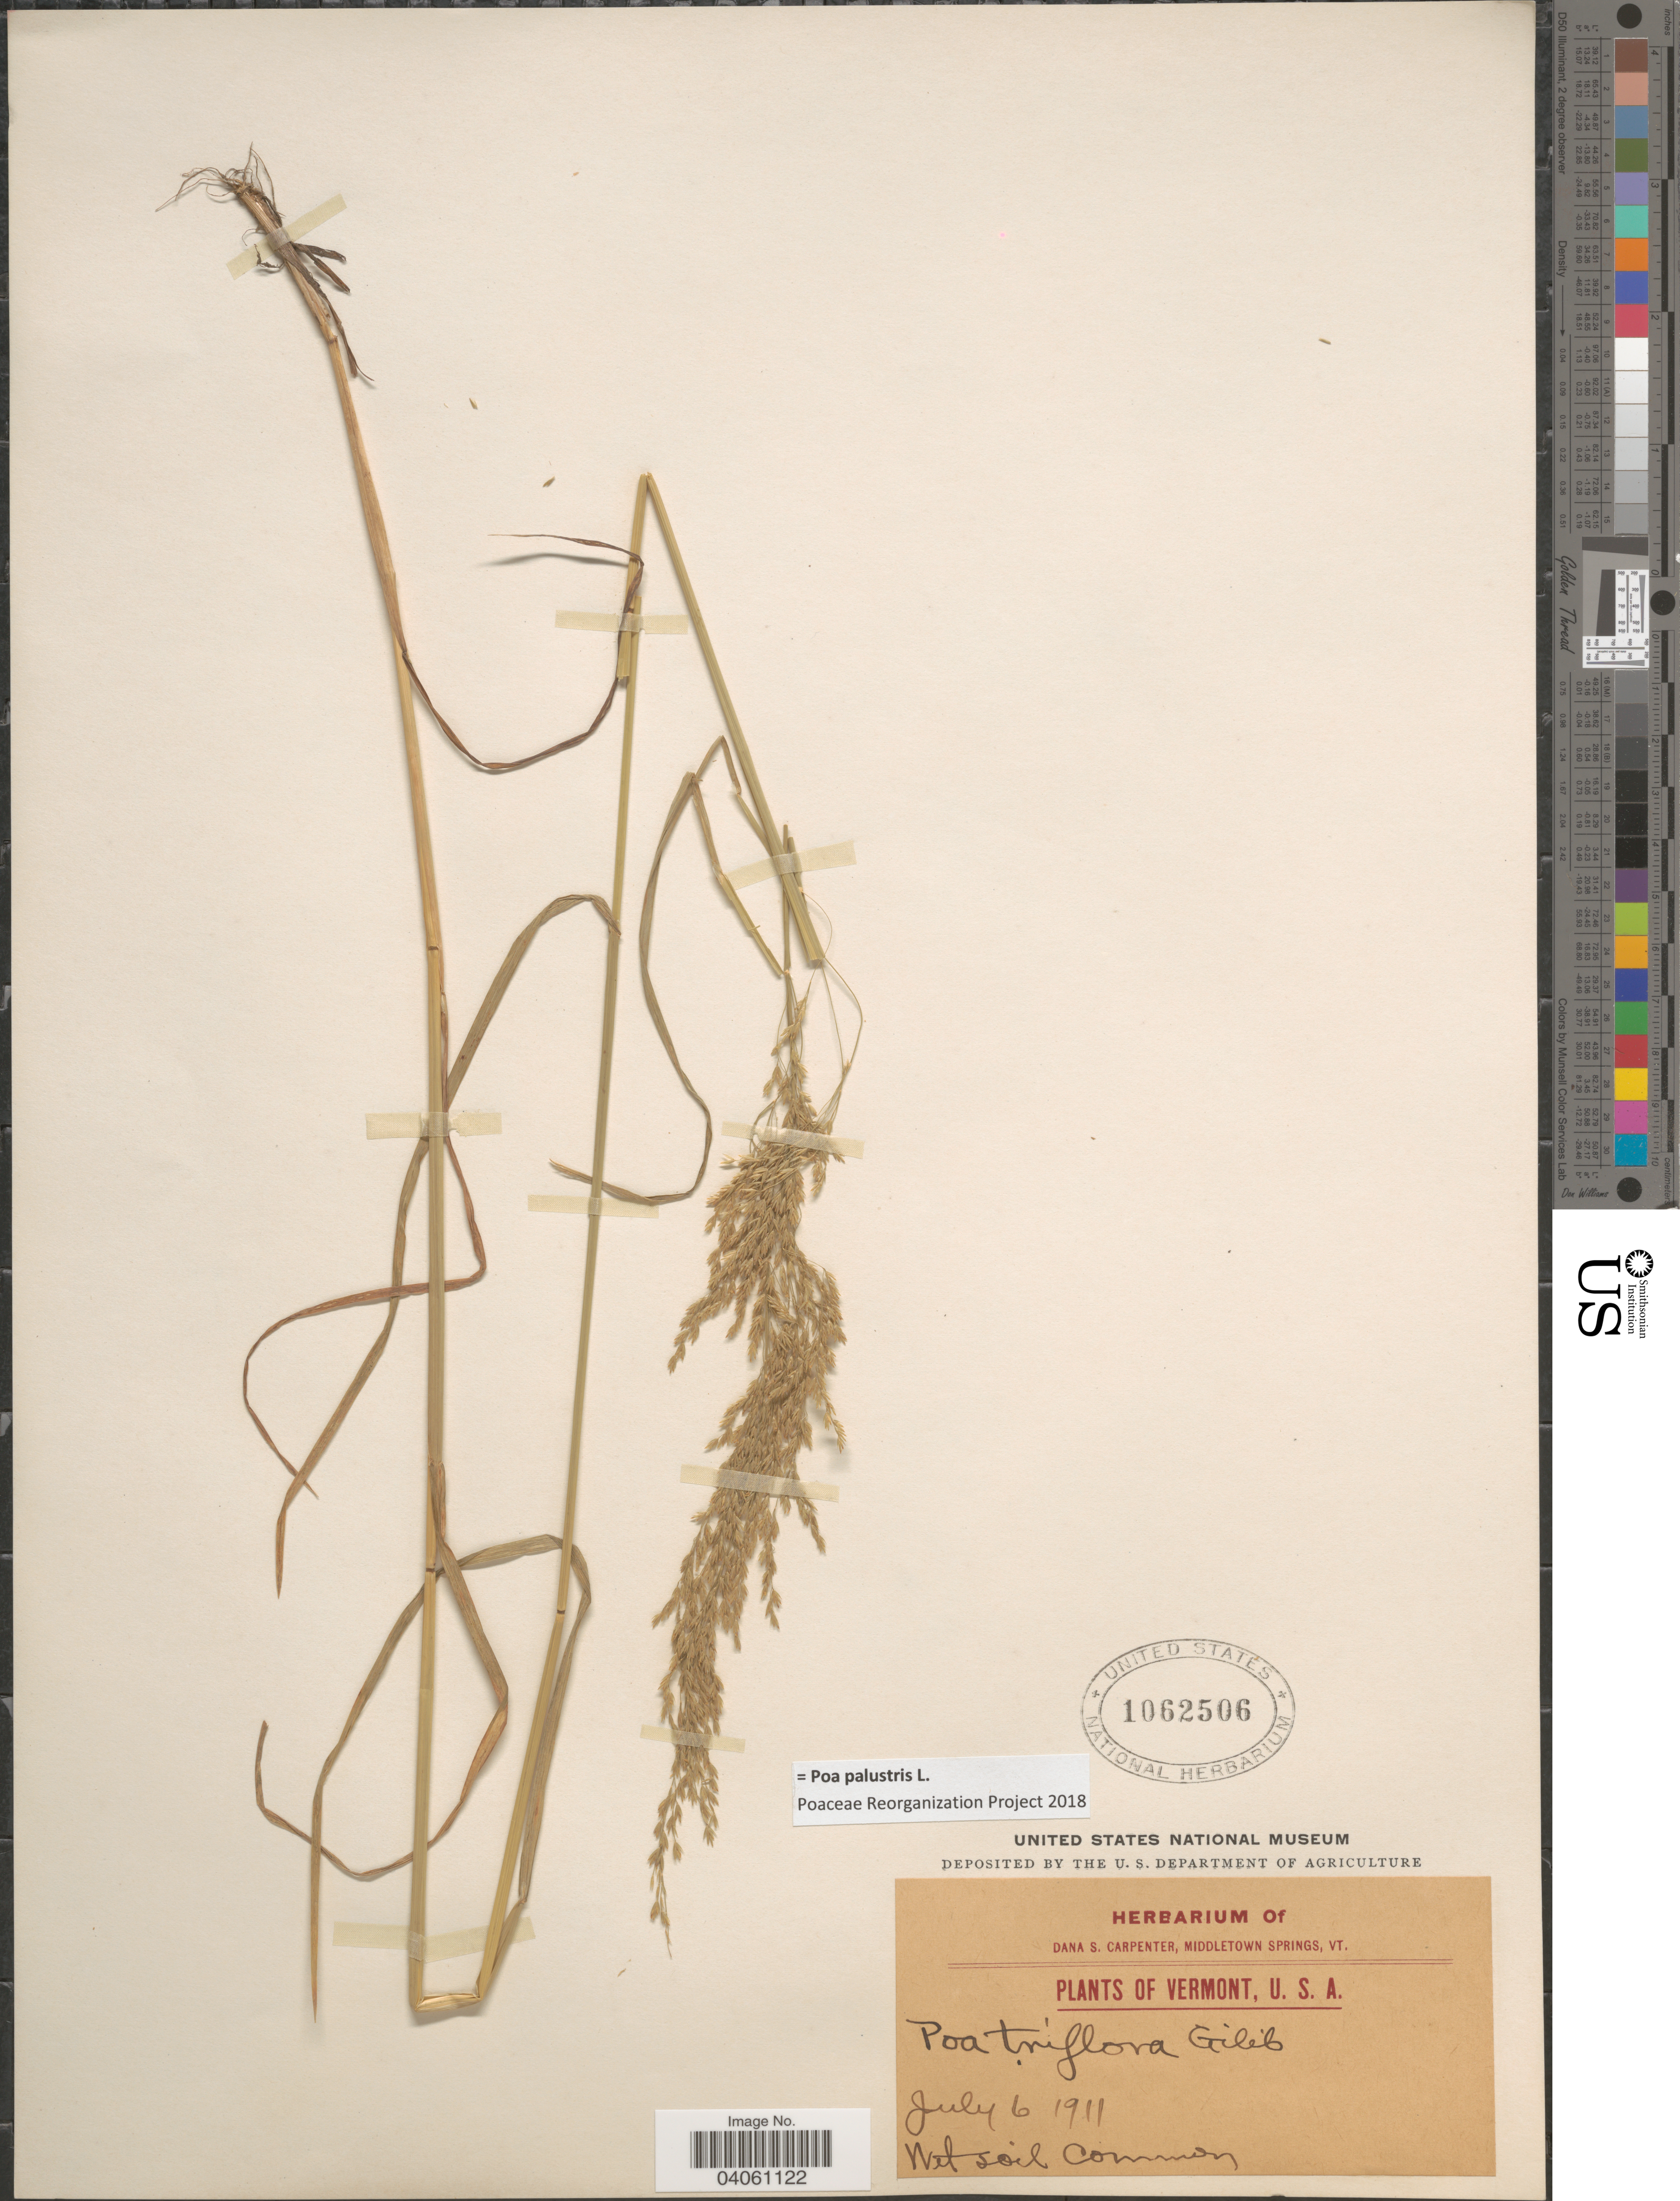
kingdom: Plantae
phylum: Tracheophyta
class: Liliopsida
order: Poales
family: Poaceae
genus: Poa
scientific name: Poa palustris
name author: L.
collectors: ex herb. Dana S. Carpenter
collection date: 1911-07-06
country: United States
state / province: Vermont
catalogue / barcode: US 1062506